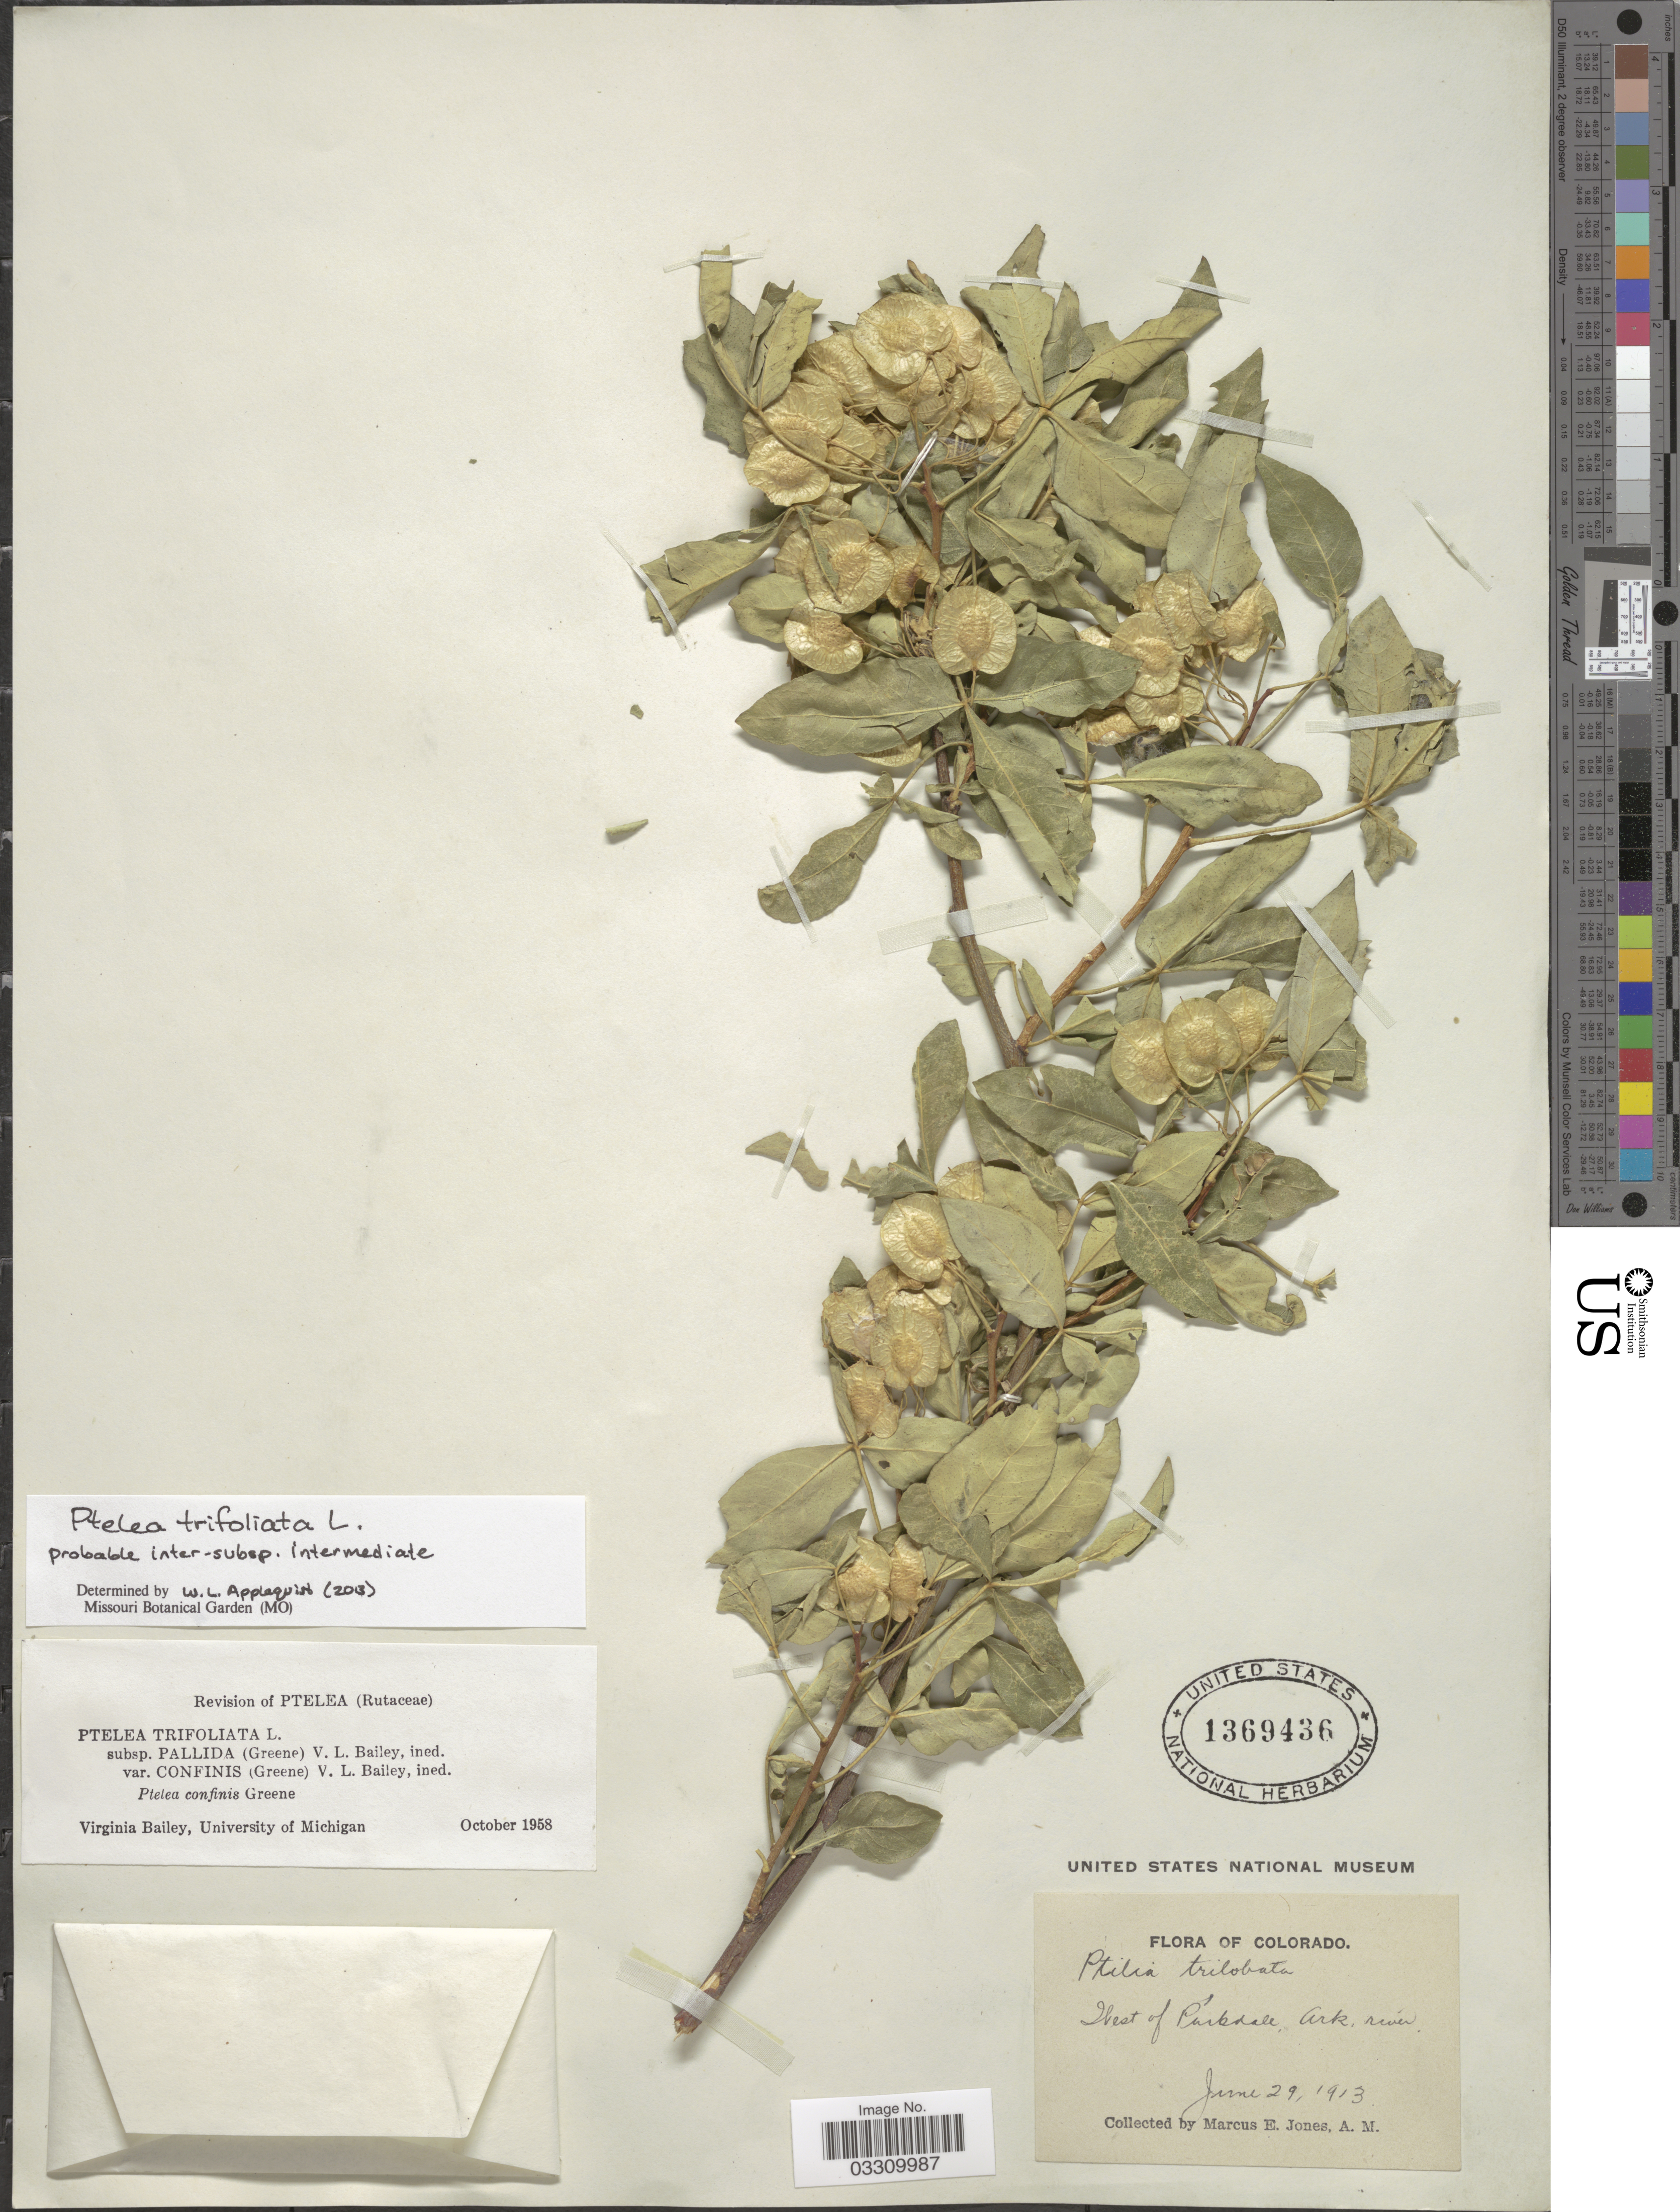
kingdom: Plantae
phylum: Tracheophyta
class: Magnoliopsida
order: Sapindales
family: Rutaceae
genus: Ptelea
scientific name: Ptelea trifoliata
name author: L.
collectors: M. E. Jones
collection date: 1913-06-29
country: United States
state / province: Colorado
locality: West of Purbdale, Ark. river.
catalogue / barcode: US 1369436